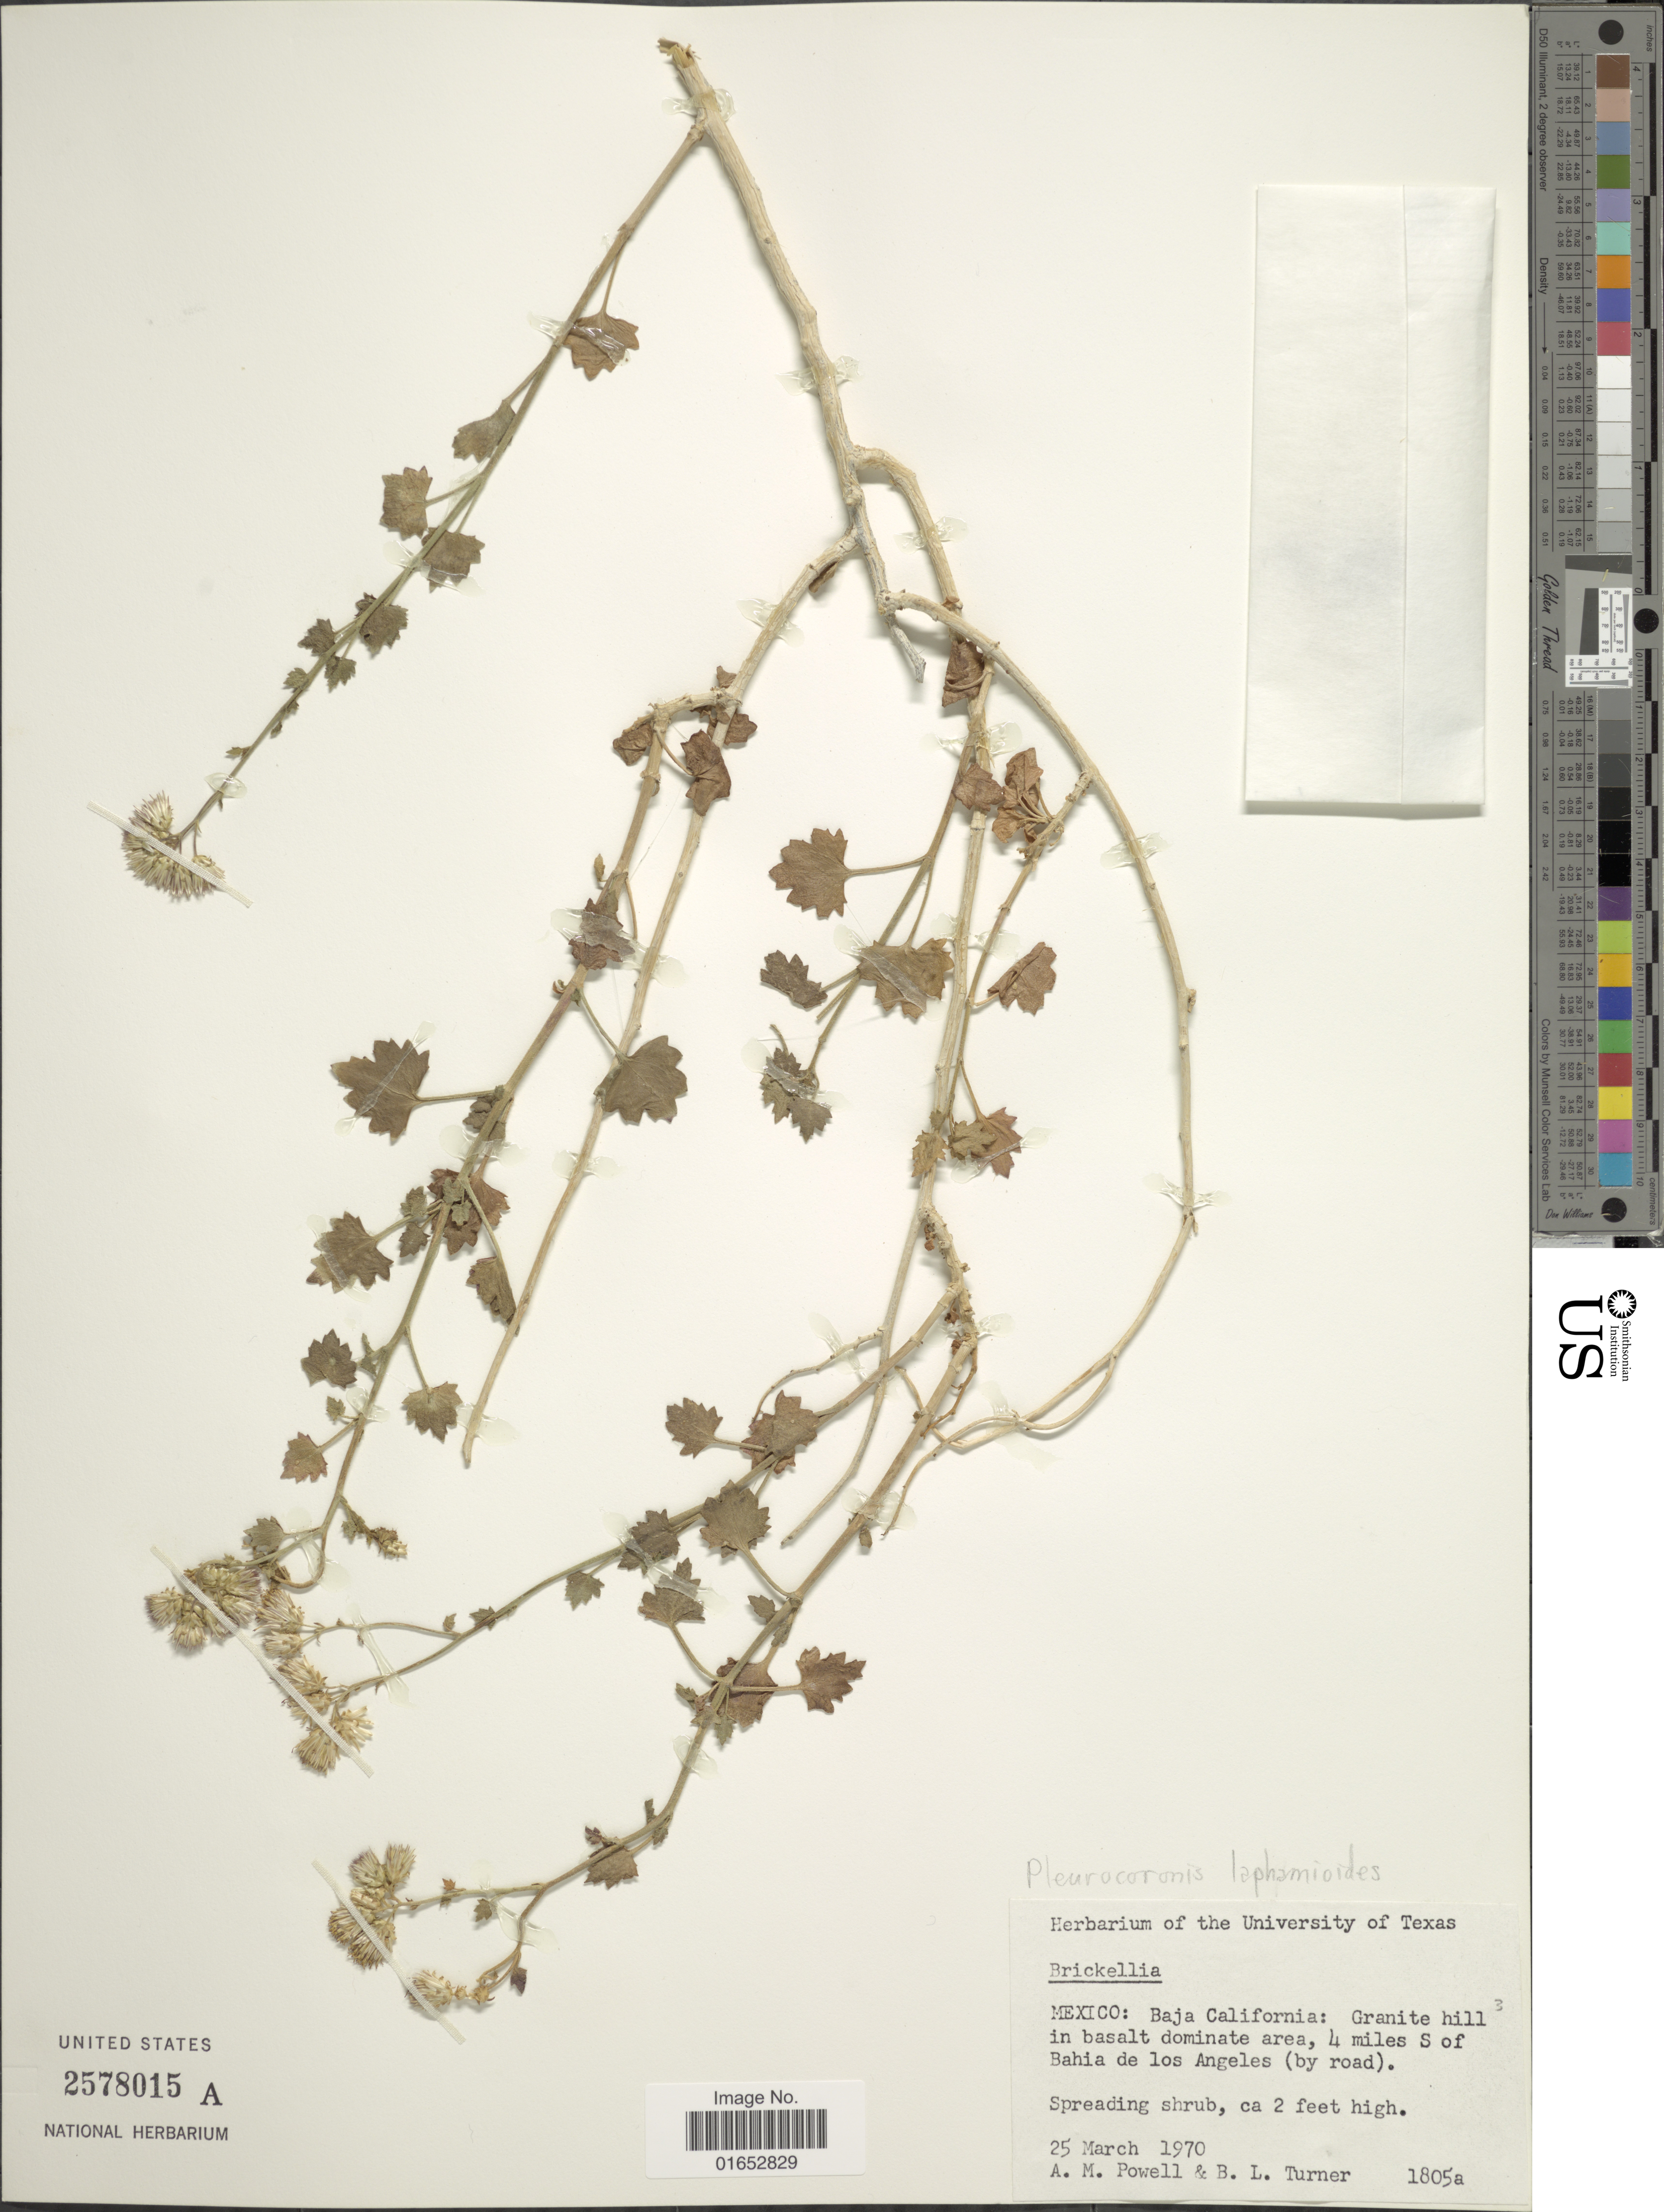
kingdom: Plantae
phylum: Tracheophyta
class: Magnoliopsida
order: Asterales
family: Asteraceae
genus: Pleurocoronis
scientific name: Pleurocoronis laphamioides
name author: (Rose) R.M. King & H. Rob.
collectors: A. M. Powell & B. L. Turner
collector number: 1805a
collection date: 1970-03-25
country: Mexico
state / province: Baja California Norte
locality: Granite hill in basalt dominate area, 4 miles S of Bahia de los Angeles (by road)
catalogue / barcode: US 2578015A